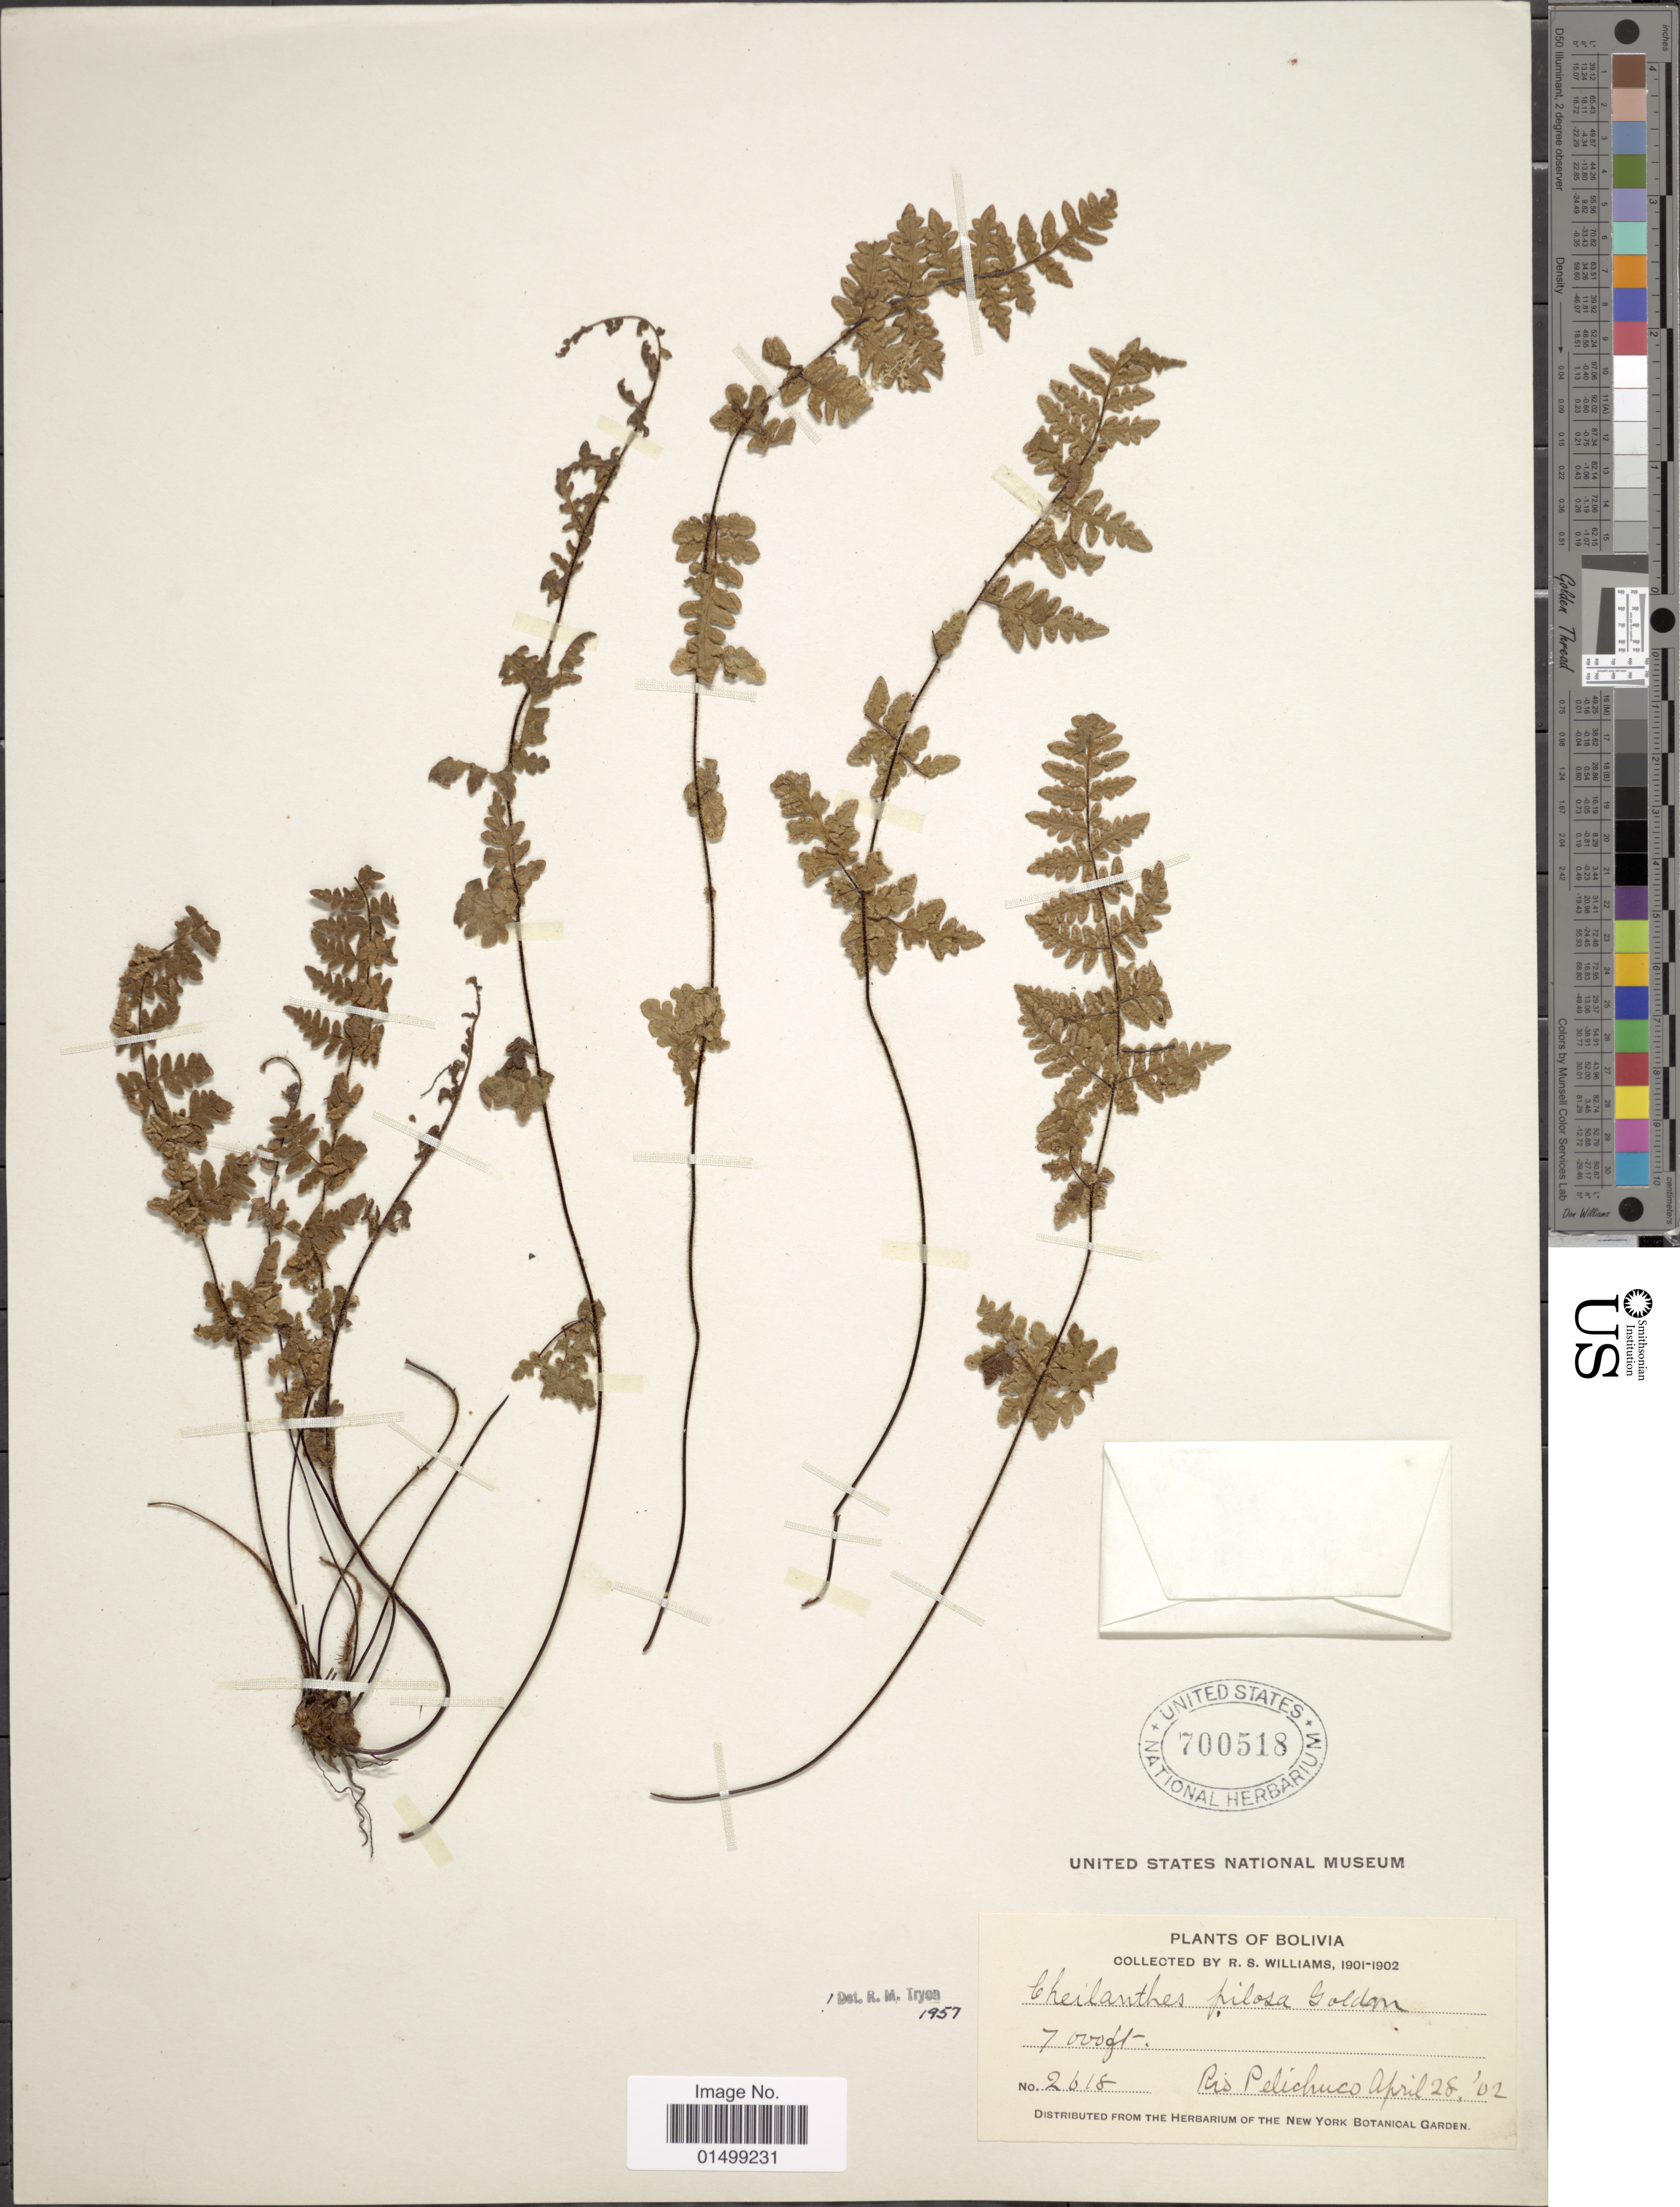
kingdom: Plantae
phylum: Tracheophyta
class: Polypodiopsida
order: Polypodiales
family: Pteridaceae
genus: Cheilanthes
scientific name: Cheilanthes pilosa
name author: Goldm.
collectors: R. S. Williams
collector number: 2618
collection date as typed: Apr. 28, 1902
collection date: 1902-04-28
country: Bolivia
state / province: La Paz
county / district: Franz Tamayo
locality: Rio Pelechuco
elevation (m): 2134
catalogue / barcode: US 700518